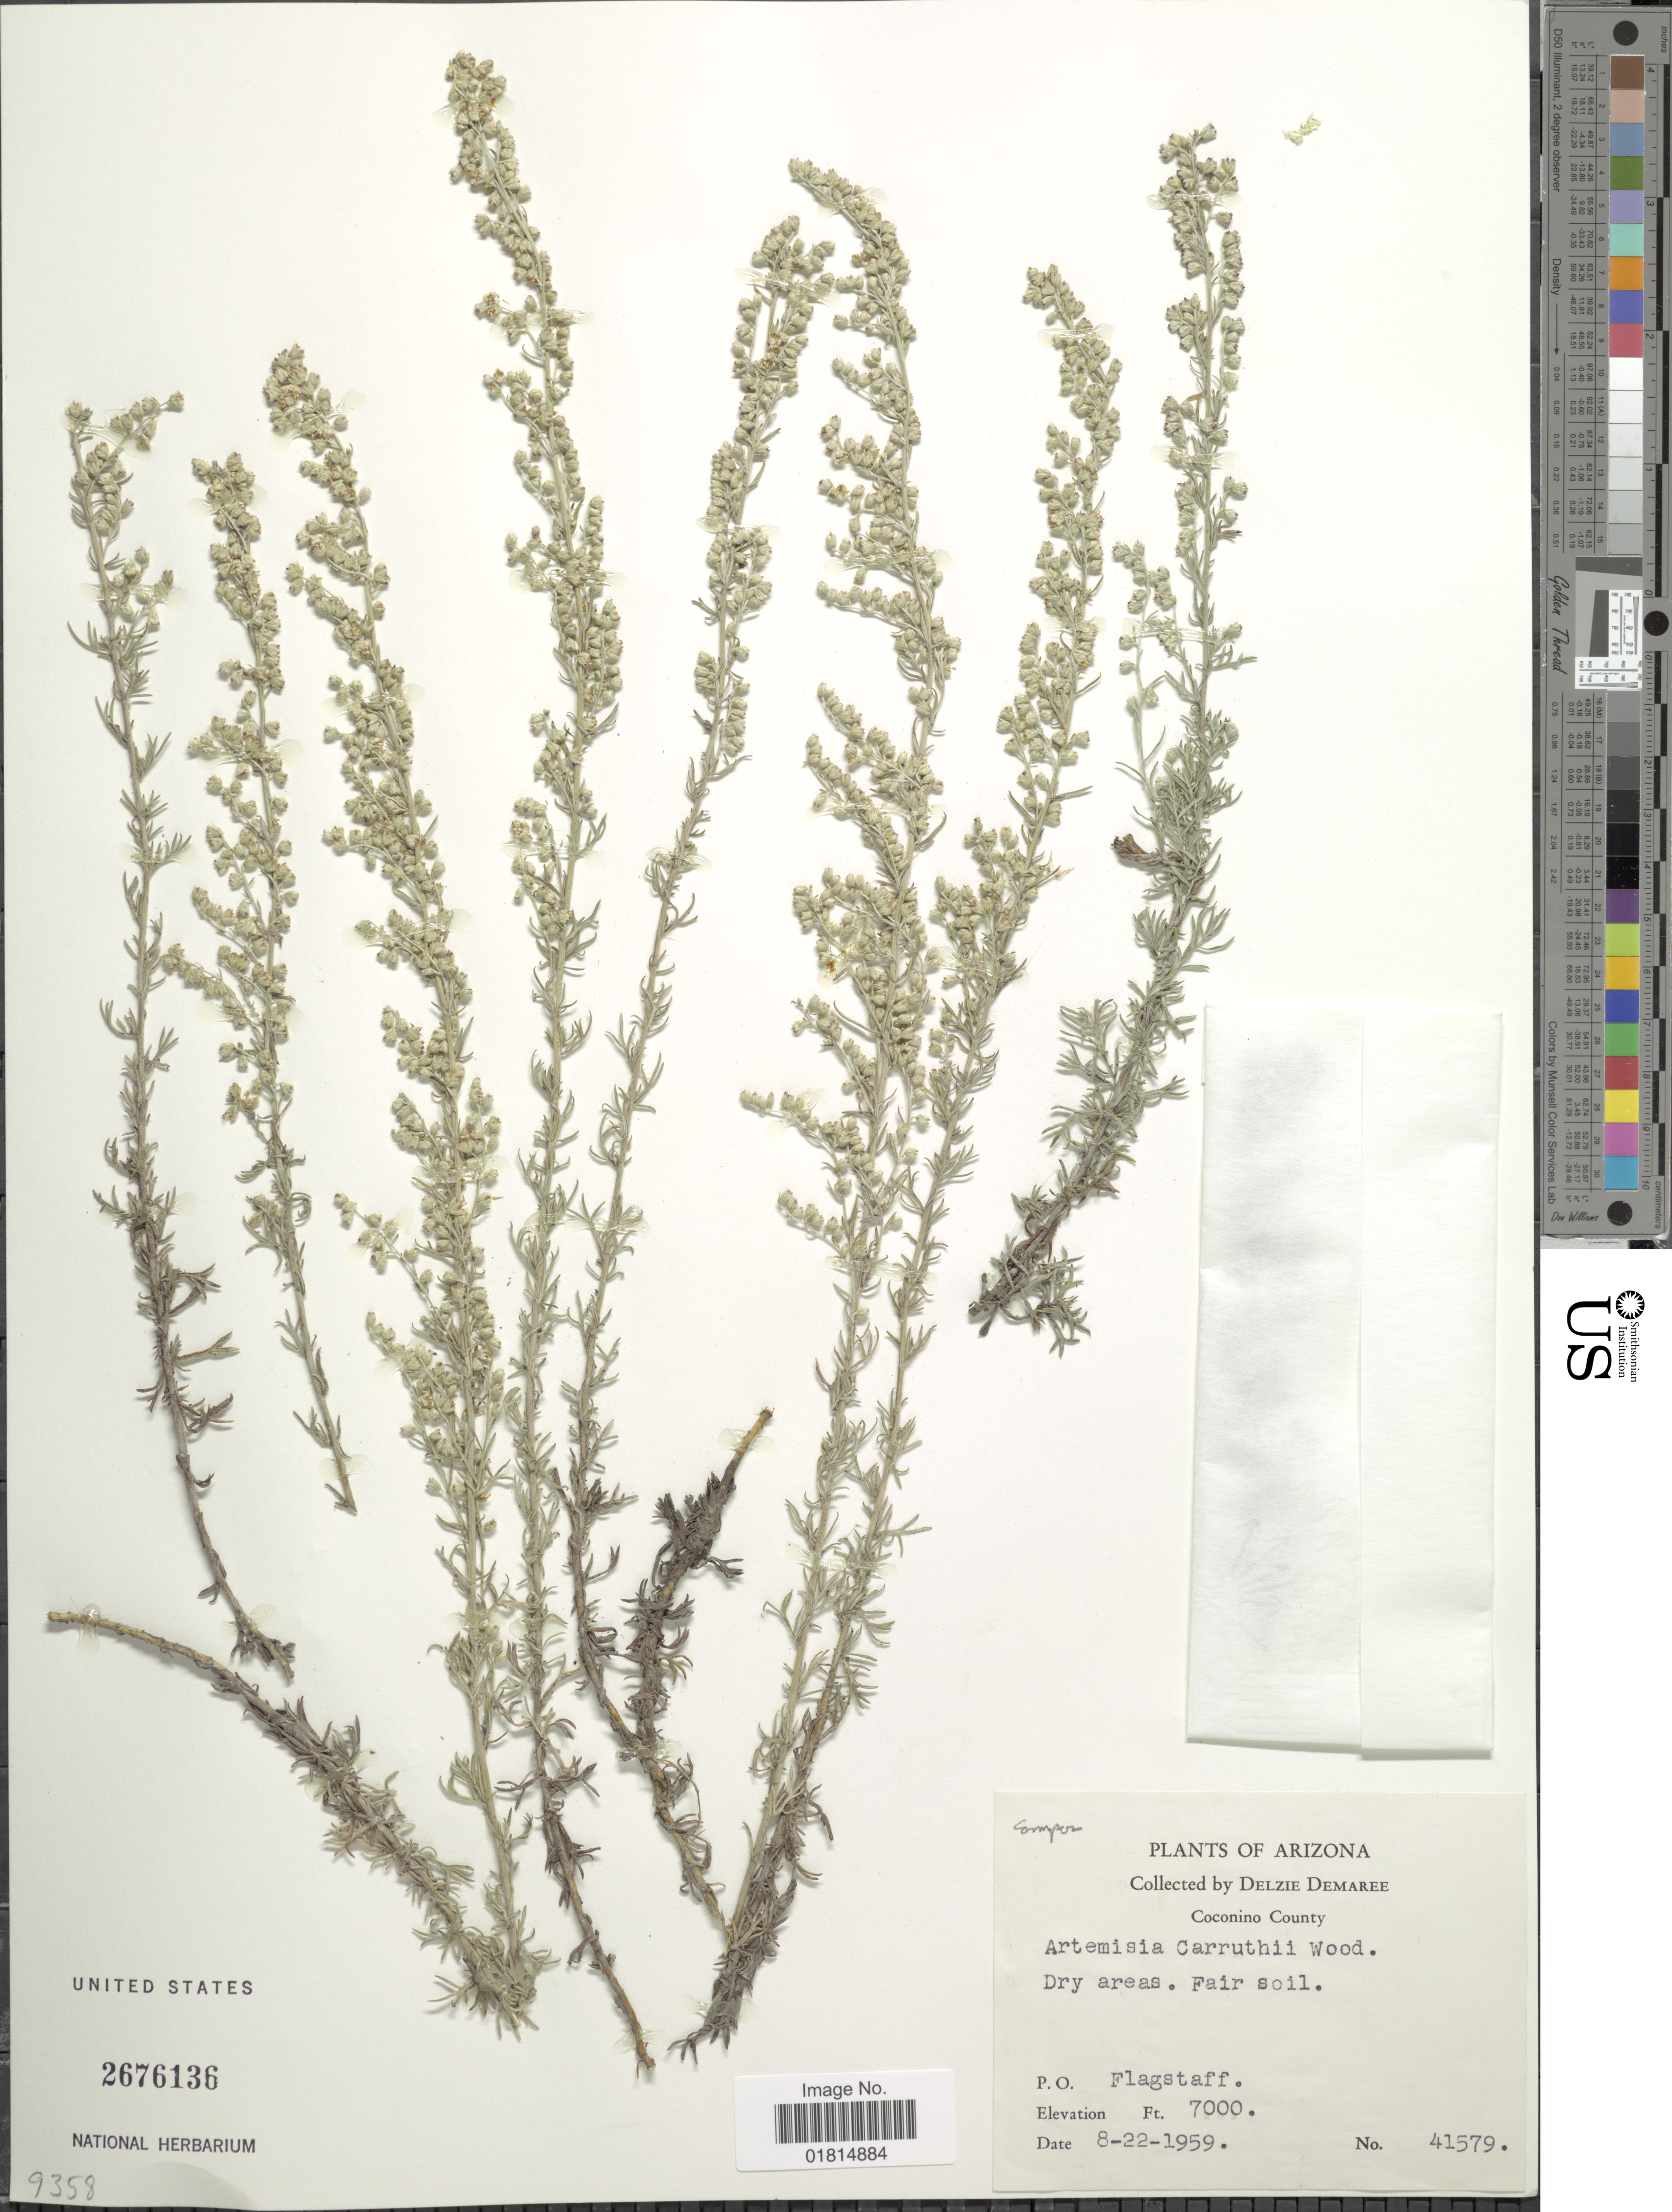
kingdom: Plantae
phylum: Tracheophyta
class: Magnoliopsida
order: Asterales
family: Asteraceae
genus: Artemisia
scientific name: Artemisia carruthii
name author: Alph. Wood ex Carruth.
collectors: D. Demaree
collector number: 41579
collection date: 1959-08-22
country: United States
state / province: Arizona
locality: Coconino County. P.O. Flagstaff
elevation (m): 2134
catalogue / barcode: US 2676136